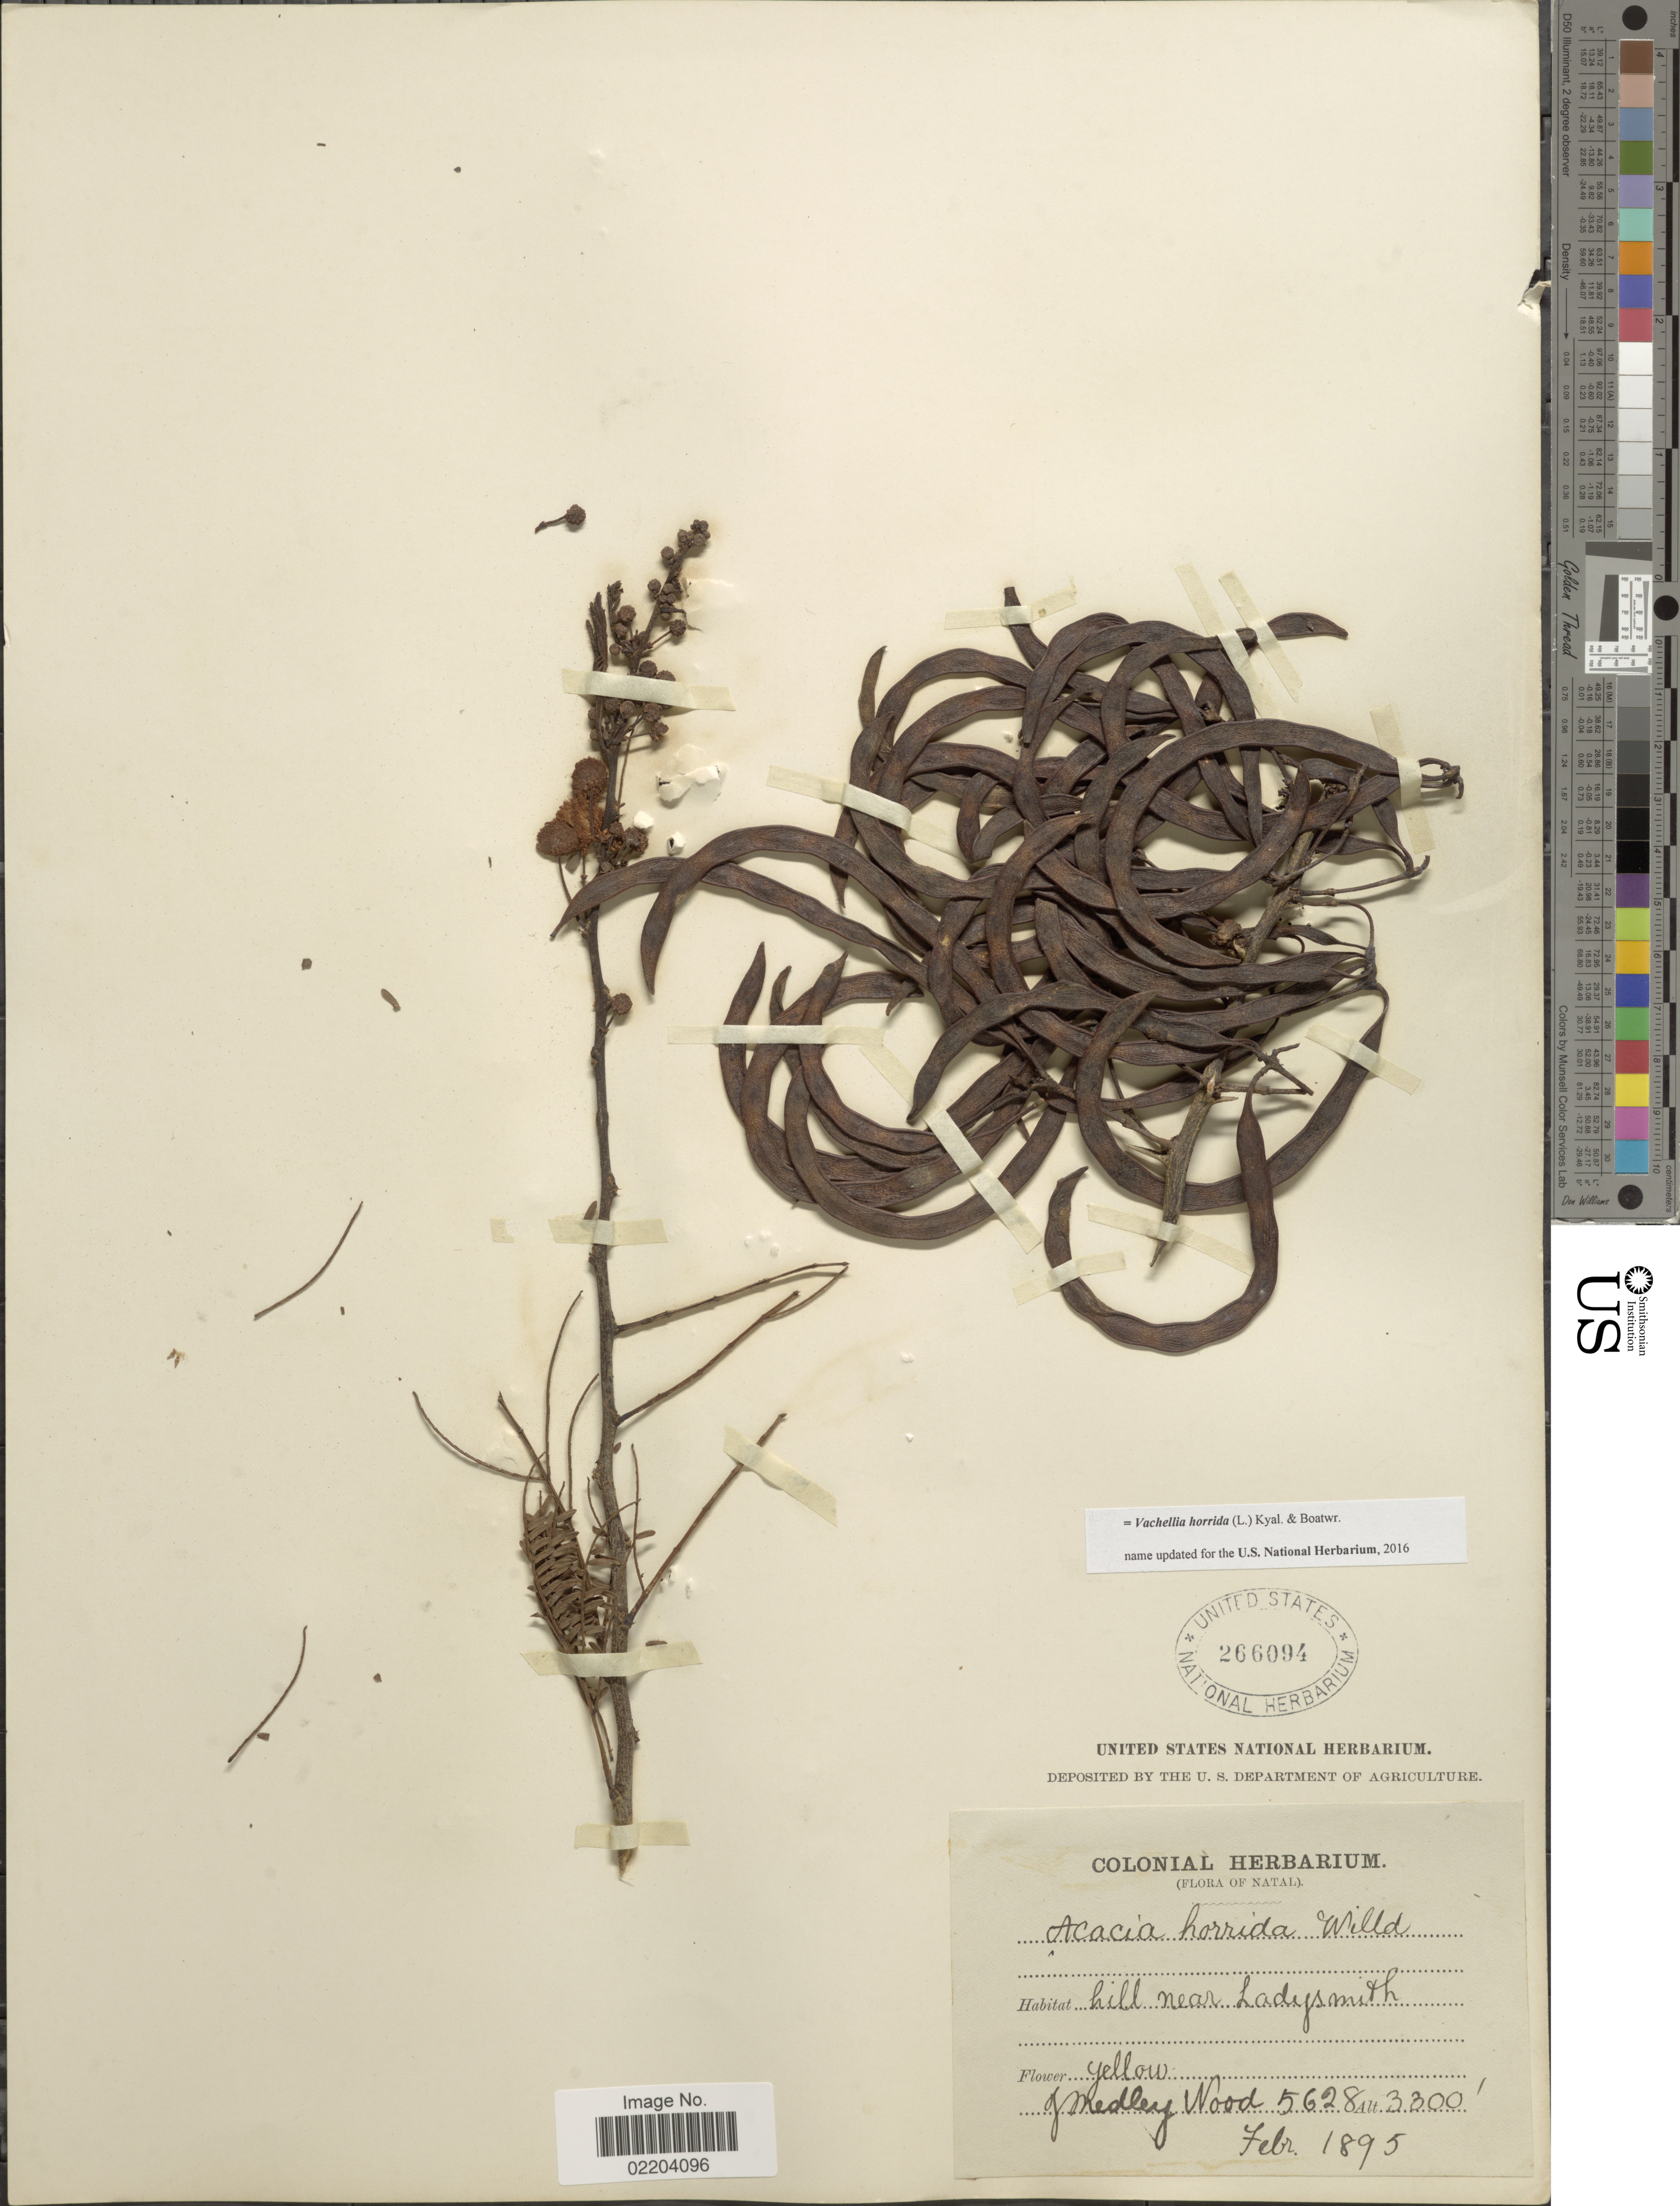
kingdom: Plantae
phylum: Tracheophyta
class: Magnoliopsida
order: Fabales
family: Fabaceae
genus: Vachellia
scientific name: Vachellia horrida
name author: (L.) Kyal. & Boatwr.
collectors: J. Medley Wood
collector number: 5628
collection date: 1895-02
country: South Africa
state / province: KwaZulu-Natal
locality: Natal. Hill near Ladysmith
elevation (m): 1006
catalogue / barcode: US 266094